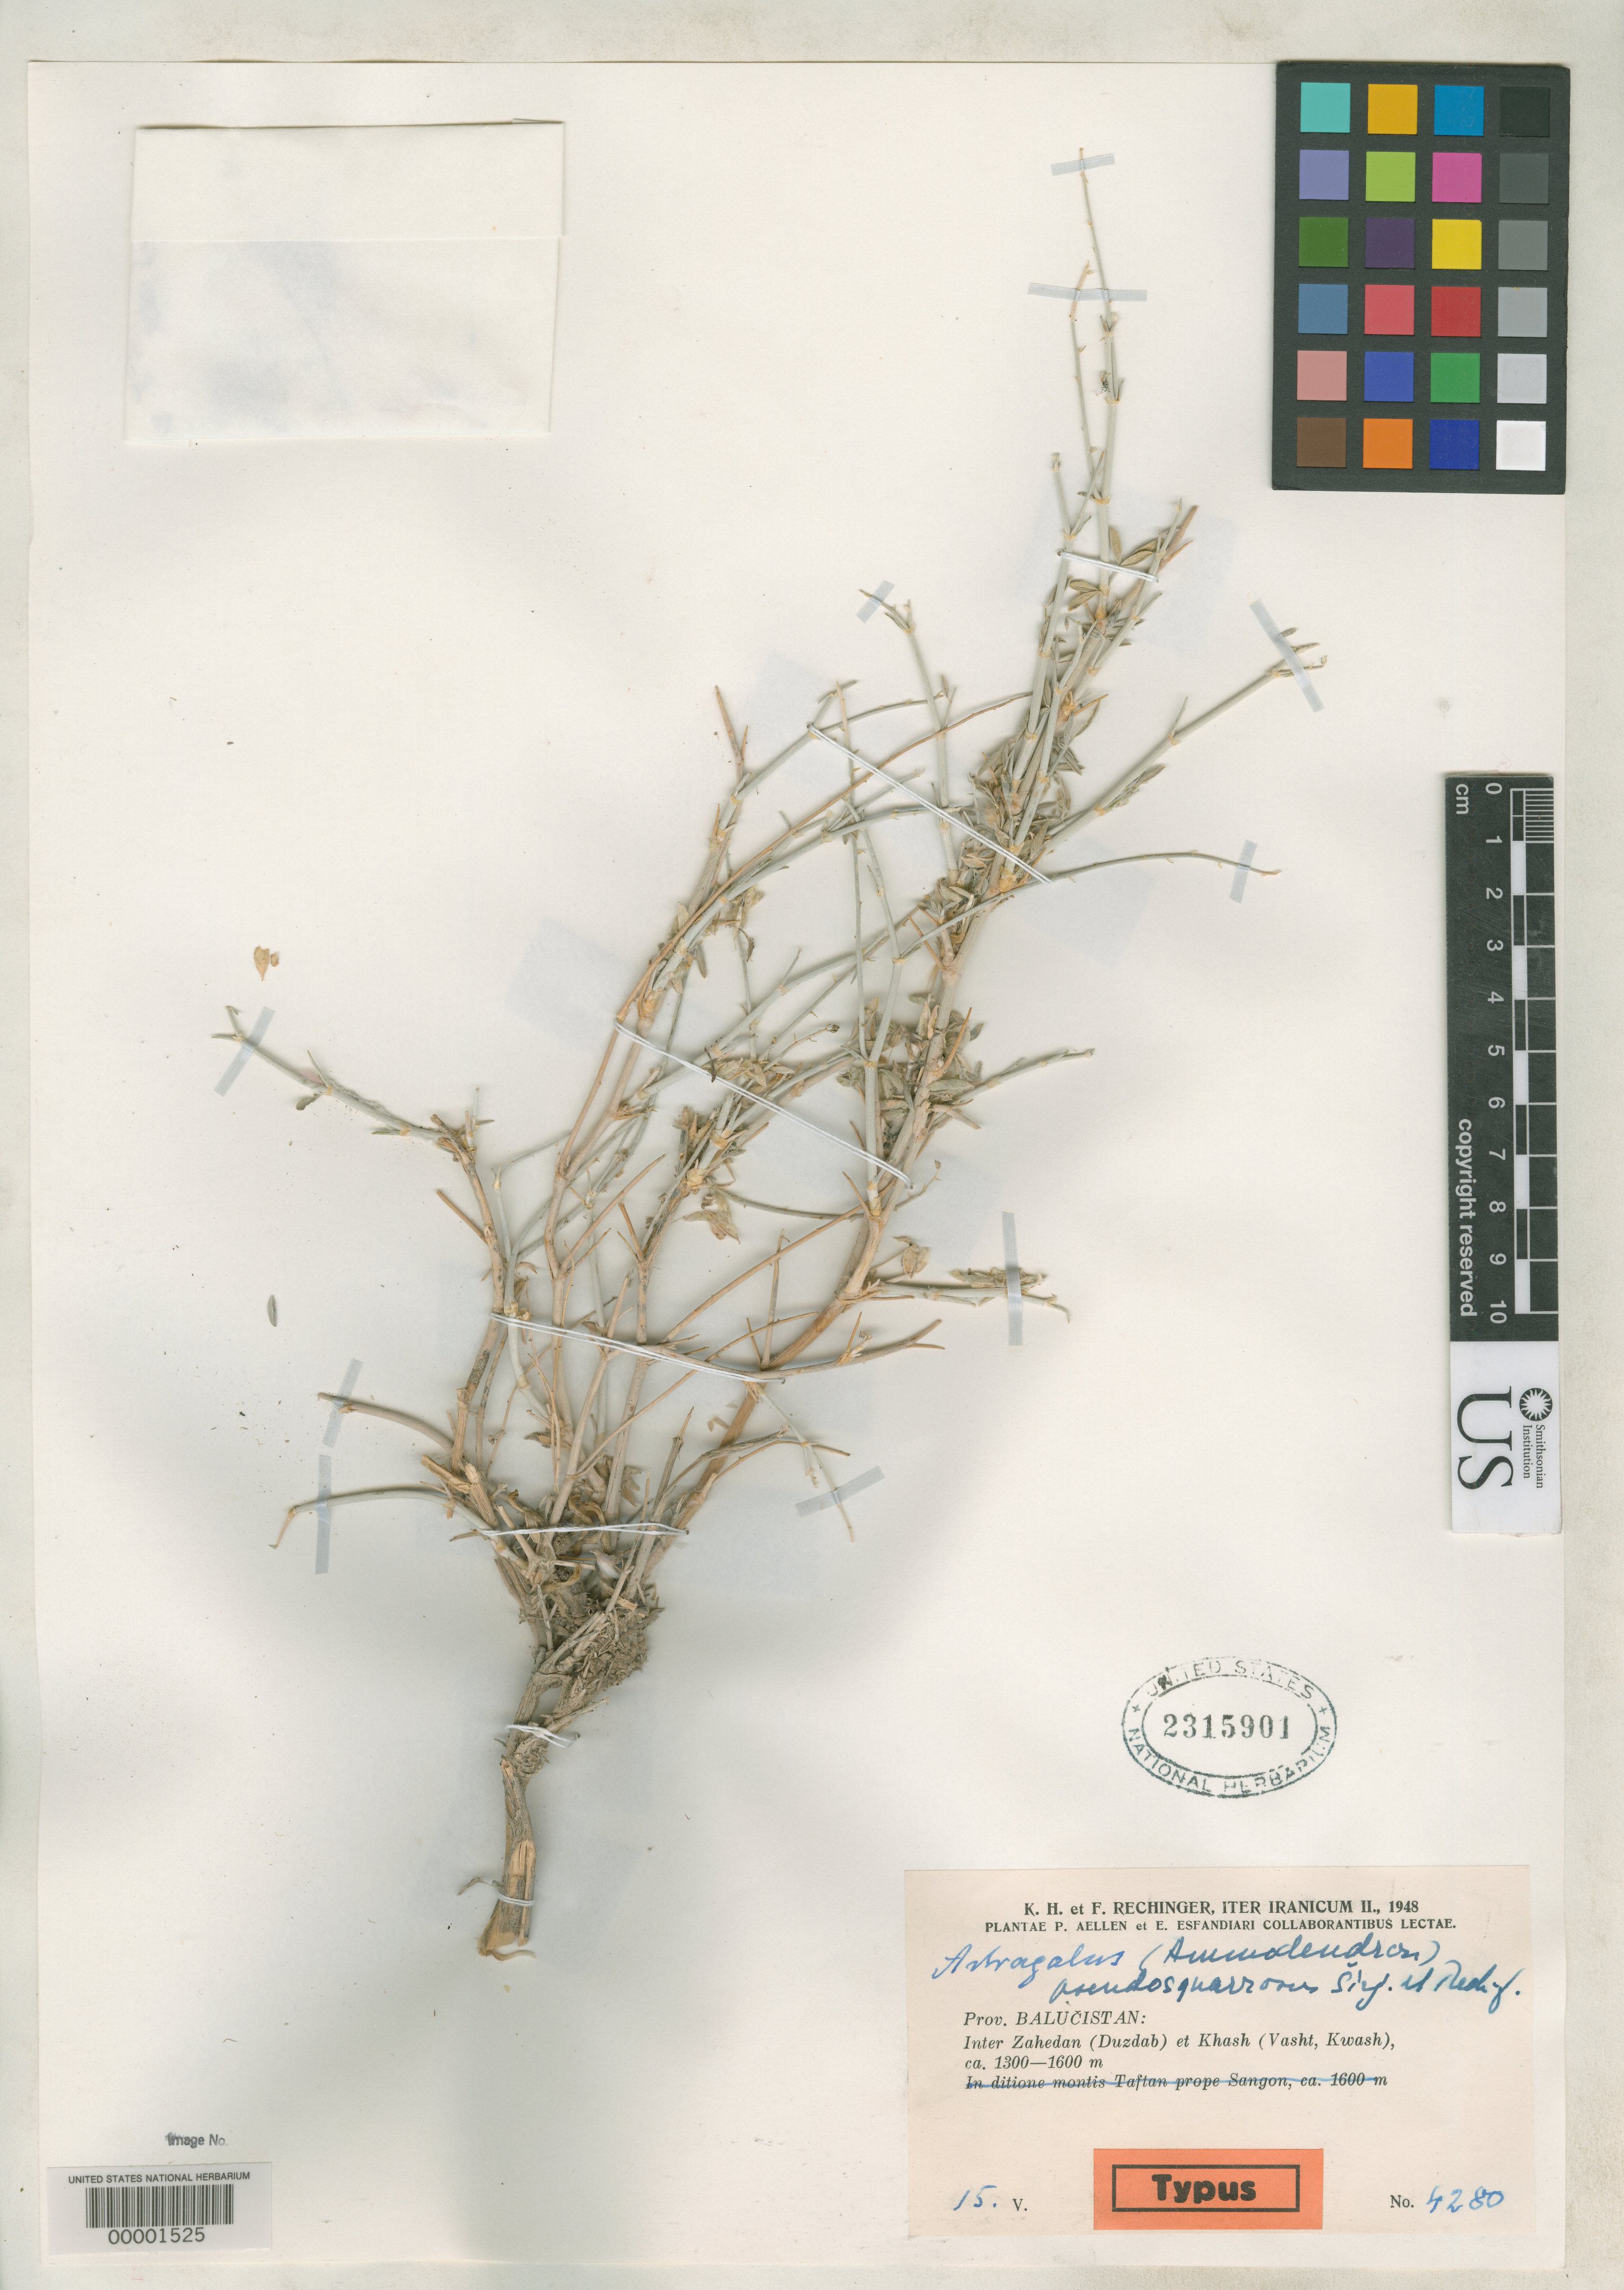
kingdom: Plantae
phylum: Tracheophyta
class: Magnoliopsida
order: Fabales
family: Fabaceae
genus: Astragalus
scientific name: Astragalus pseudosquarrosus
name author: Širj. & Rech. f.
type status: Isotype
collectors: K. H. Rechinger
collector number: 4280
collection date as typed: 15 May 1948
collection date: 1948-05-15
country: Iran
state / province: Sistan and Baluchistan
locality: Between Zahedan and Khash.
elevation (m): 1300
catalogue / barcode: US 2315901